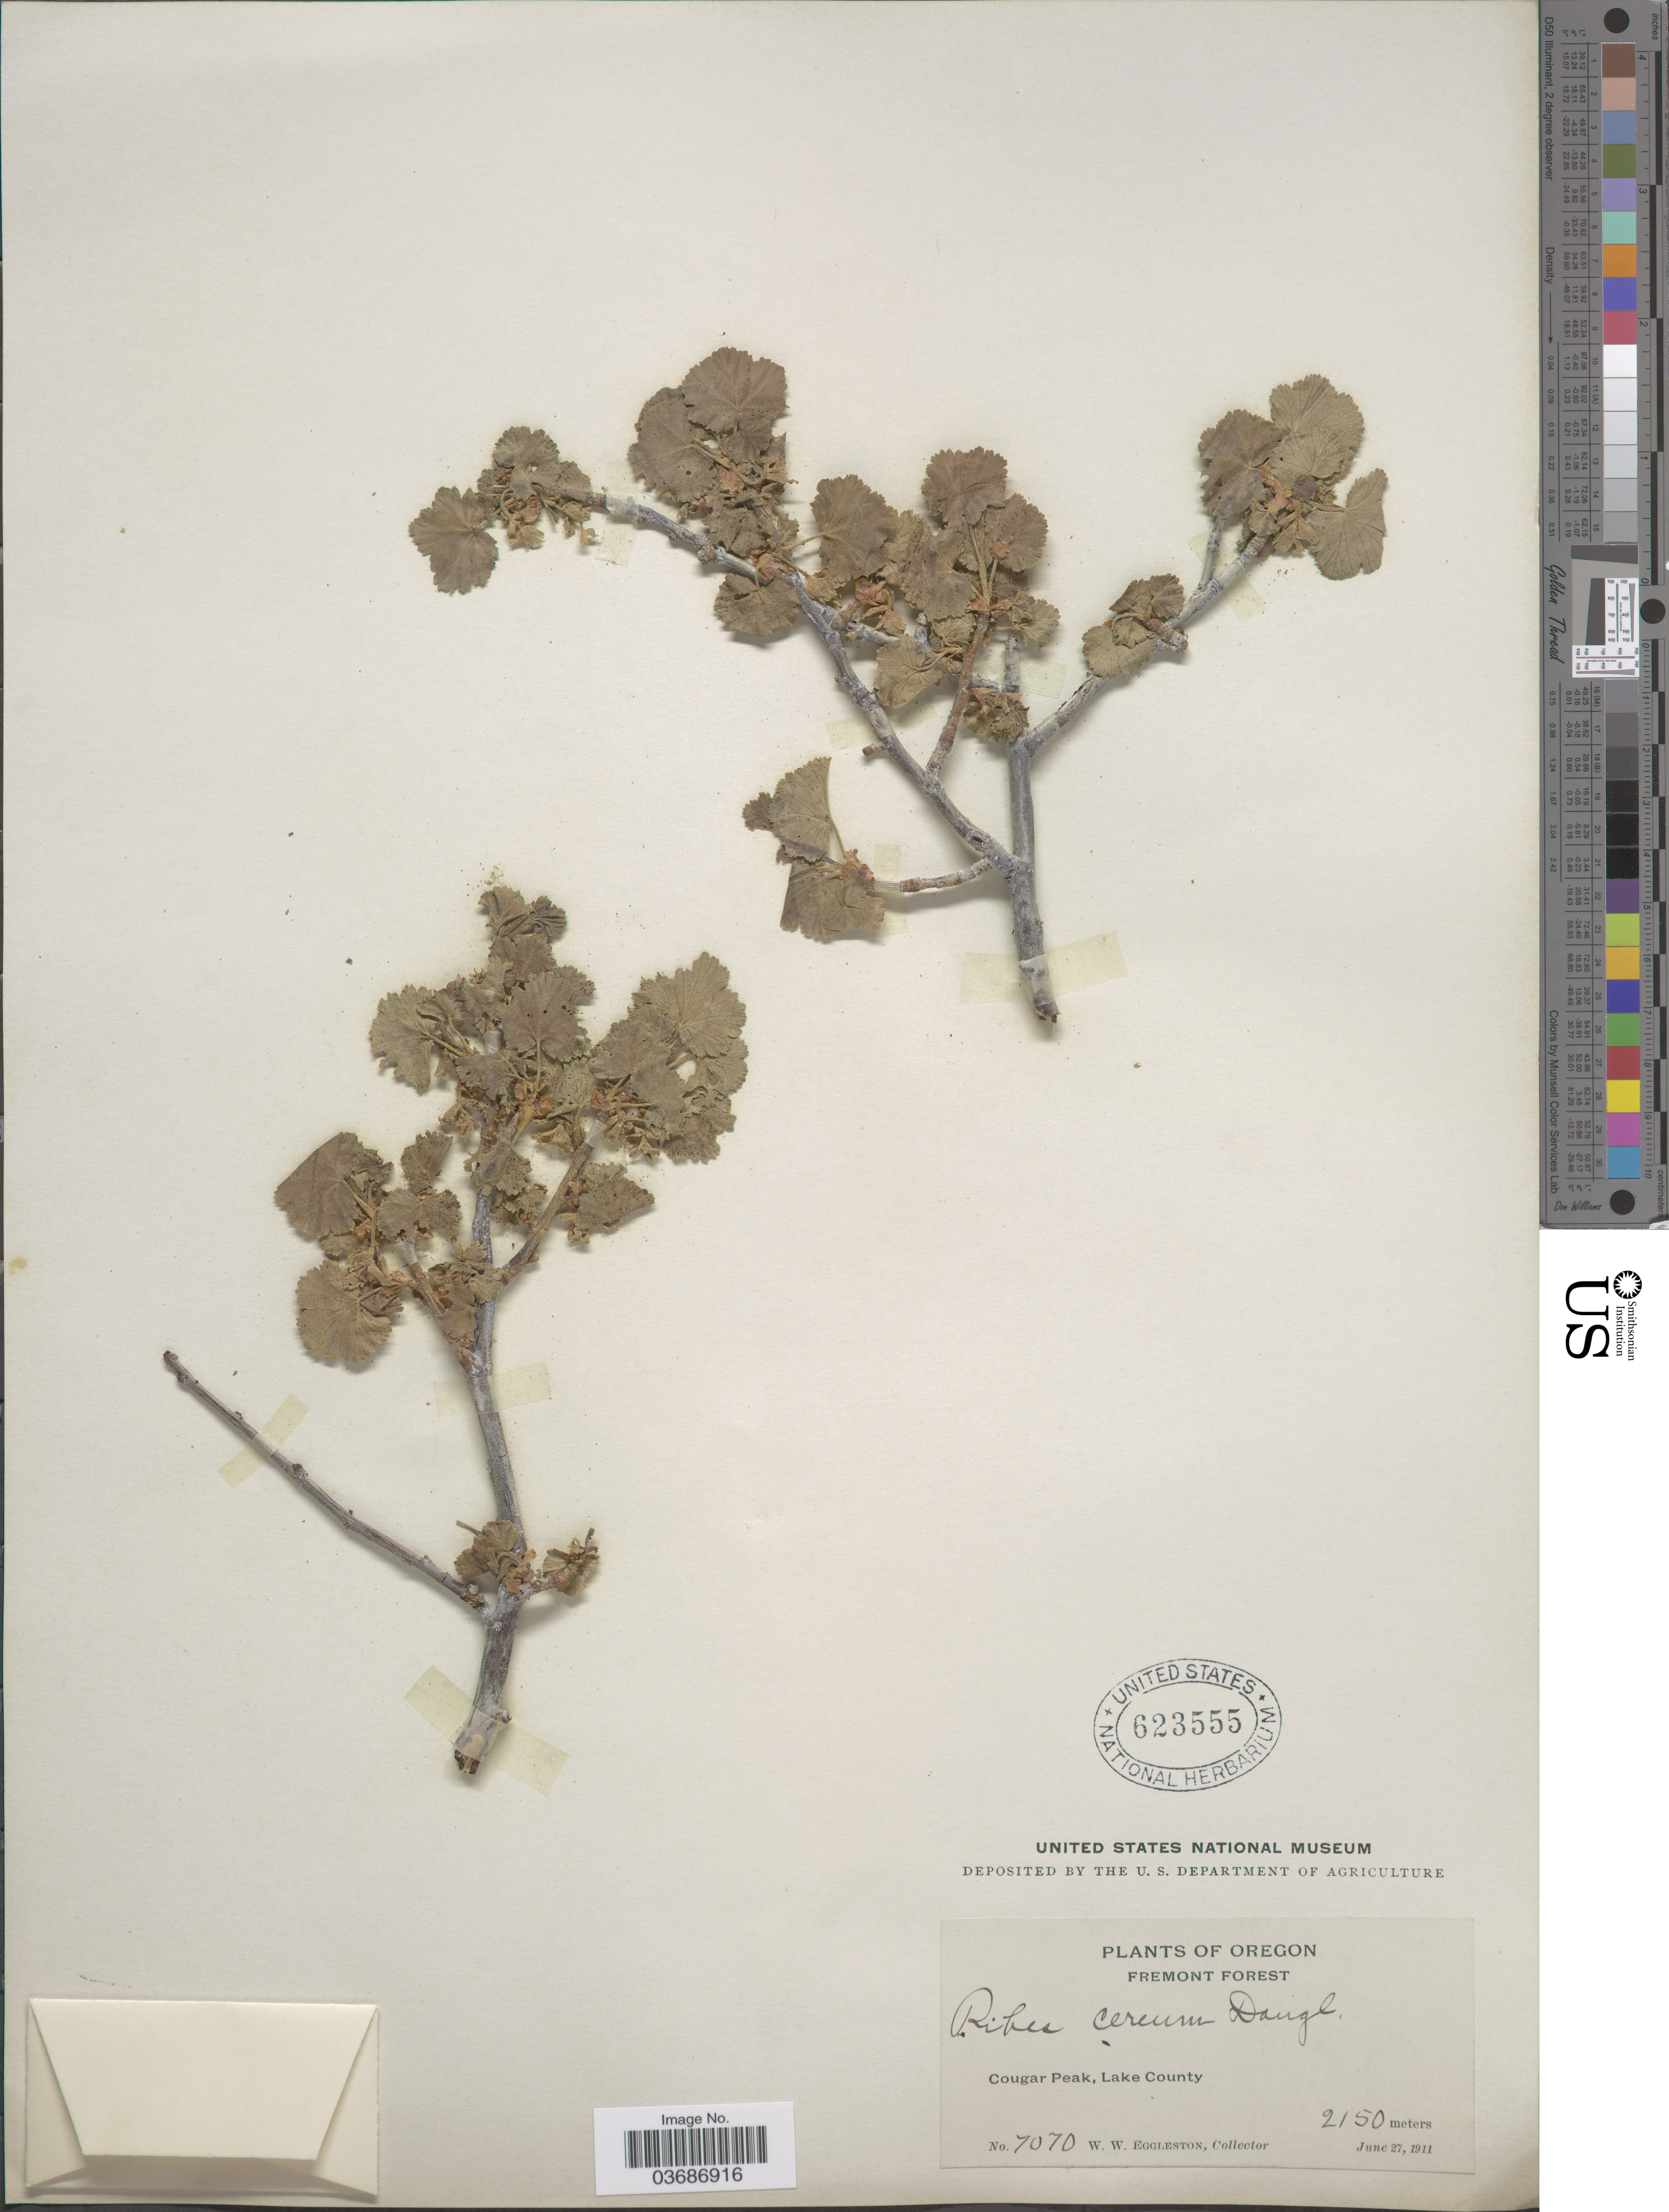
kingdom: Plantae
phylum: Tracheophyta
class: Magnoliopsida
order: Saxifragales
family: Grossulariaceae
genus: Ribes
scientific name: Ribes cereum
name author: Douglas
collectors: W. W. Eggleston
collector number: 7070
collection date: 1911-06-27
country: United States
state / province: Oregon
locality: Fremont Forest. Cougar Peak, Lake County.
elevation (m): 2150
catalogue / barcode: US 623555